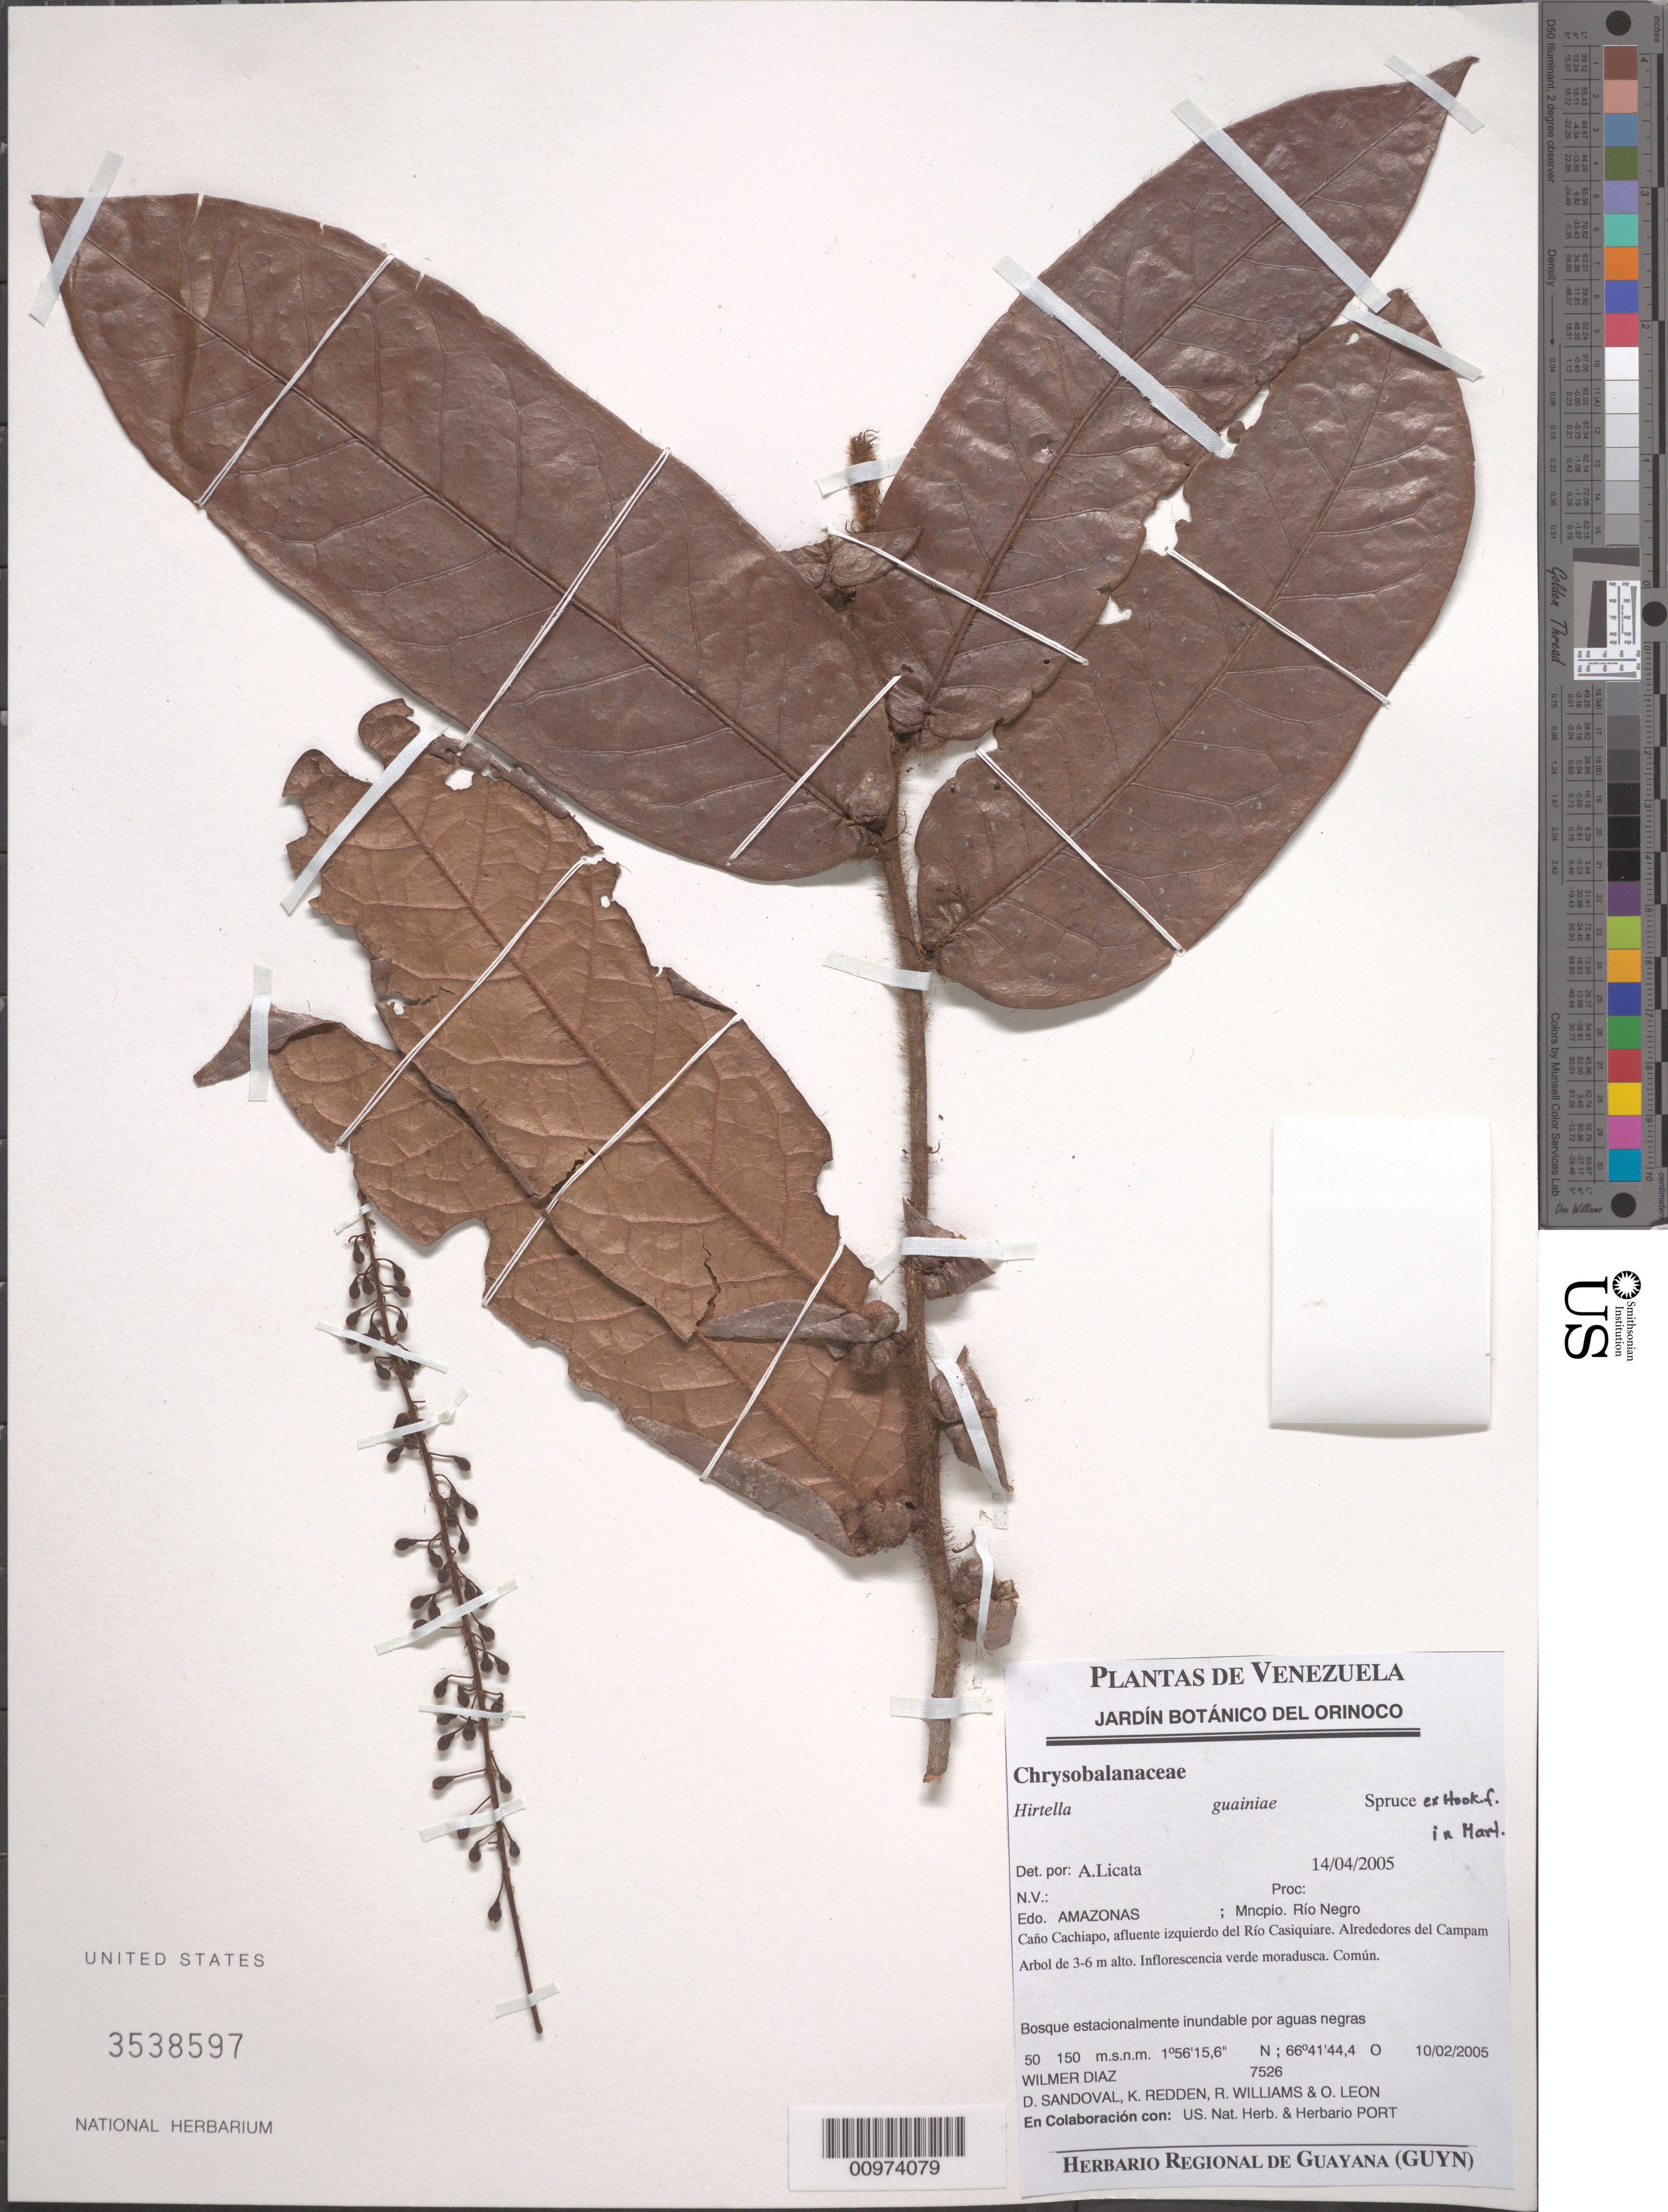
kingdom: Plantae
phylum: Tracheophyta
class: Magnoliopsida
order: Malpighiales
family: Chrysobalanaceae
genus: Hirtella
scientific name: Hirtella guainiae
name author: Spruce ex Hook. f.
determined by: Licata, A., (PORT), Univ. Nac. Exp. de los Llanos Ezequiel Zamora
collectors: W. Díaz P., D. Sandoval, K. M. Redden, R. Williams & O. León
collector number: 7526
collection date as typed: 10-Feb-05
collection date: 2005-02-10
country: Venezuela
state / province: Amazonas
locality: Mun. Río Negro, Caño Cachiapo, afluente izquierdo del Río Casiquaire, alrededores del Campamento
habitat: Bosque estacionalmente inundable por aguas negras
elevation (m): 50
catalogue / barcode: US 3538597